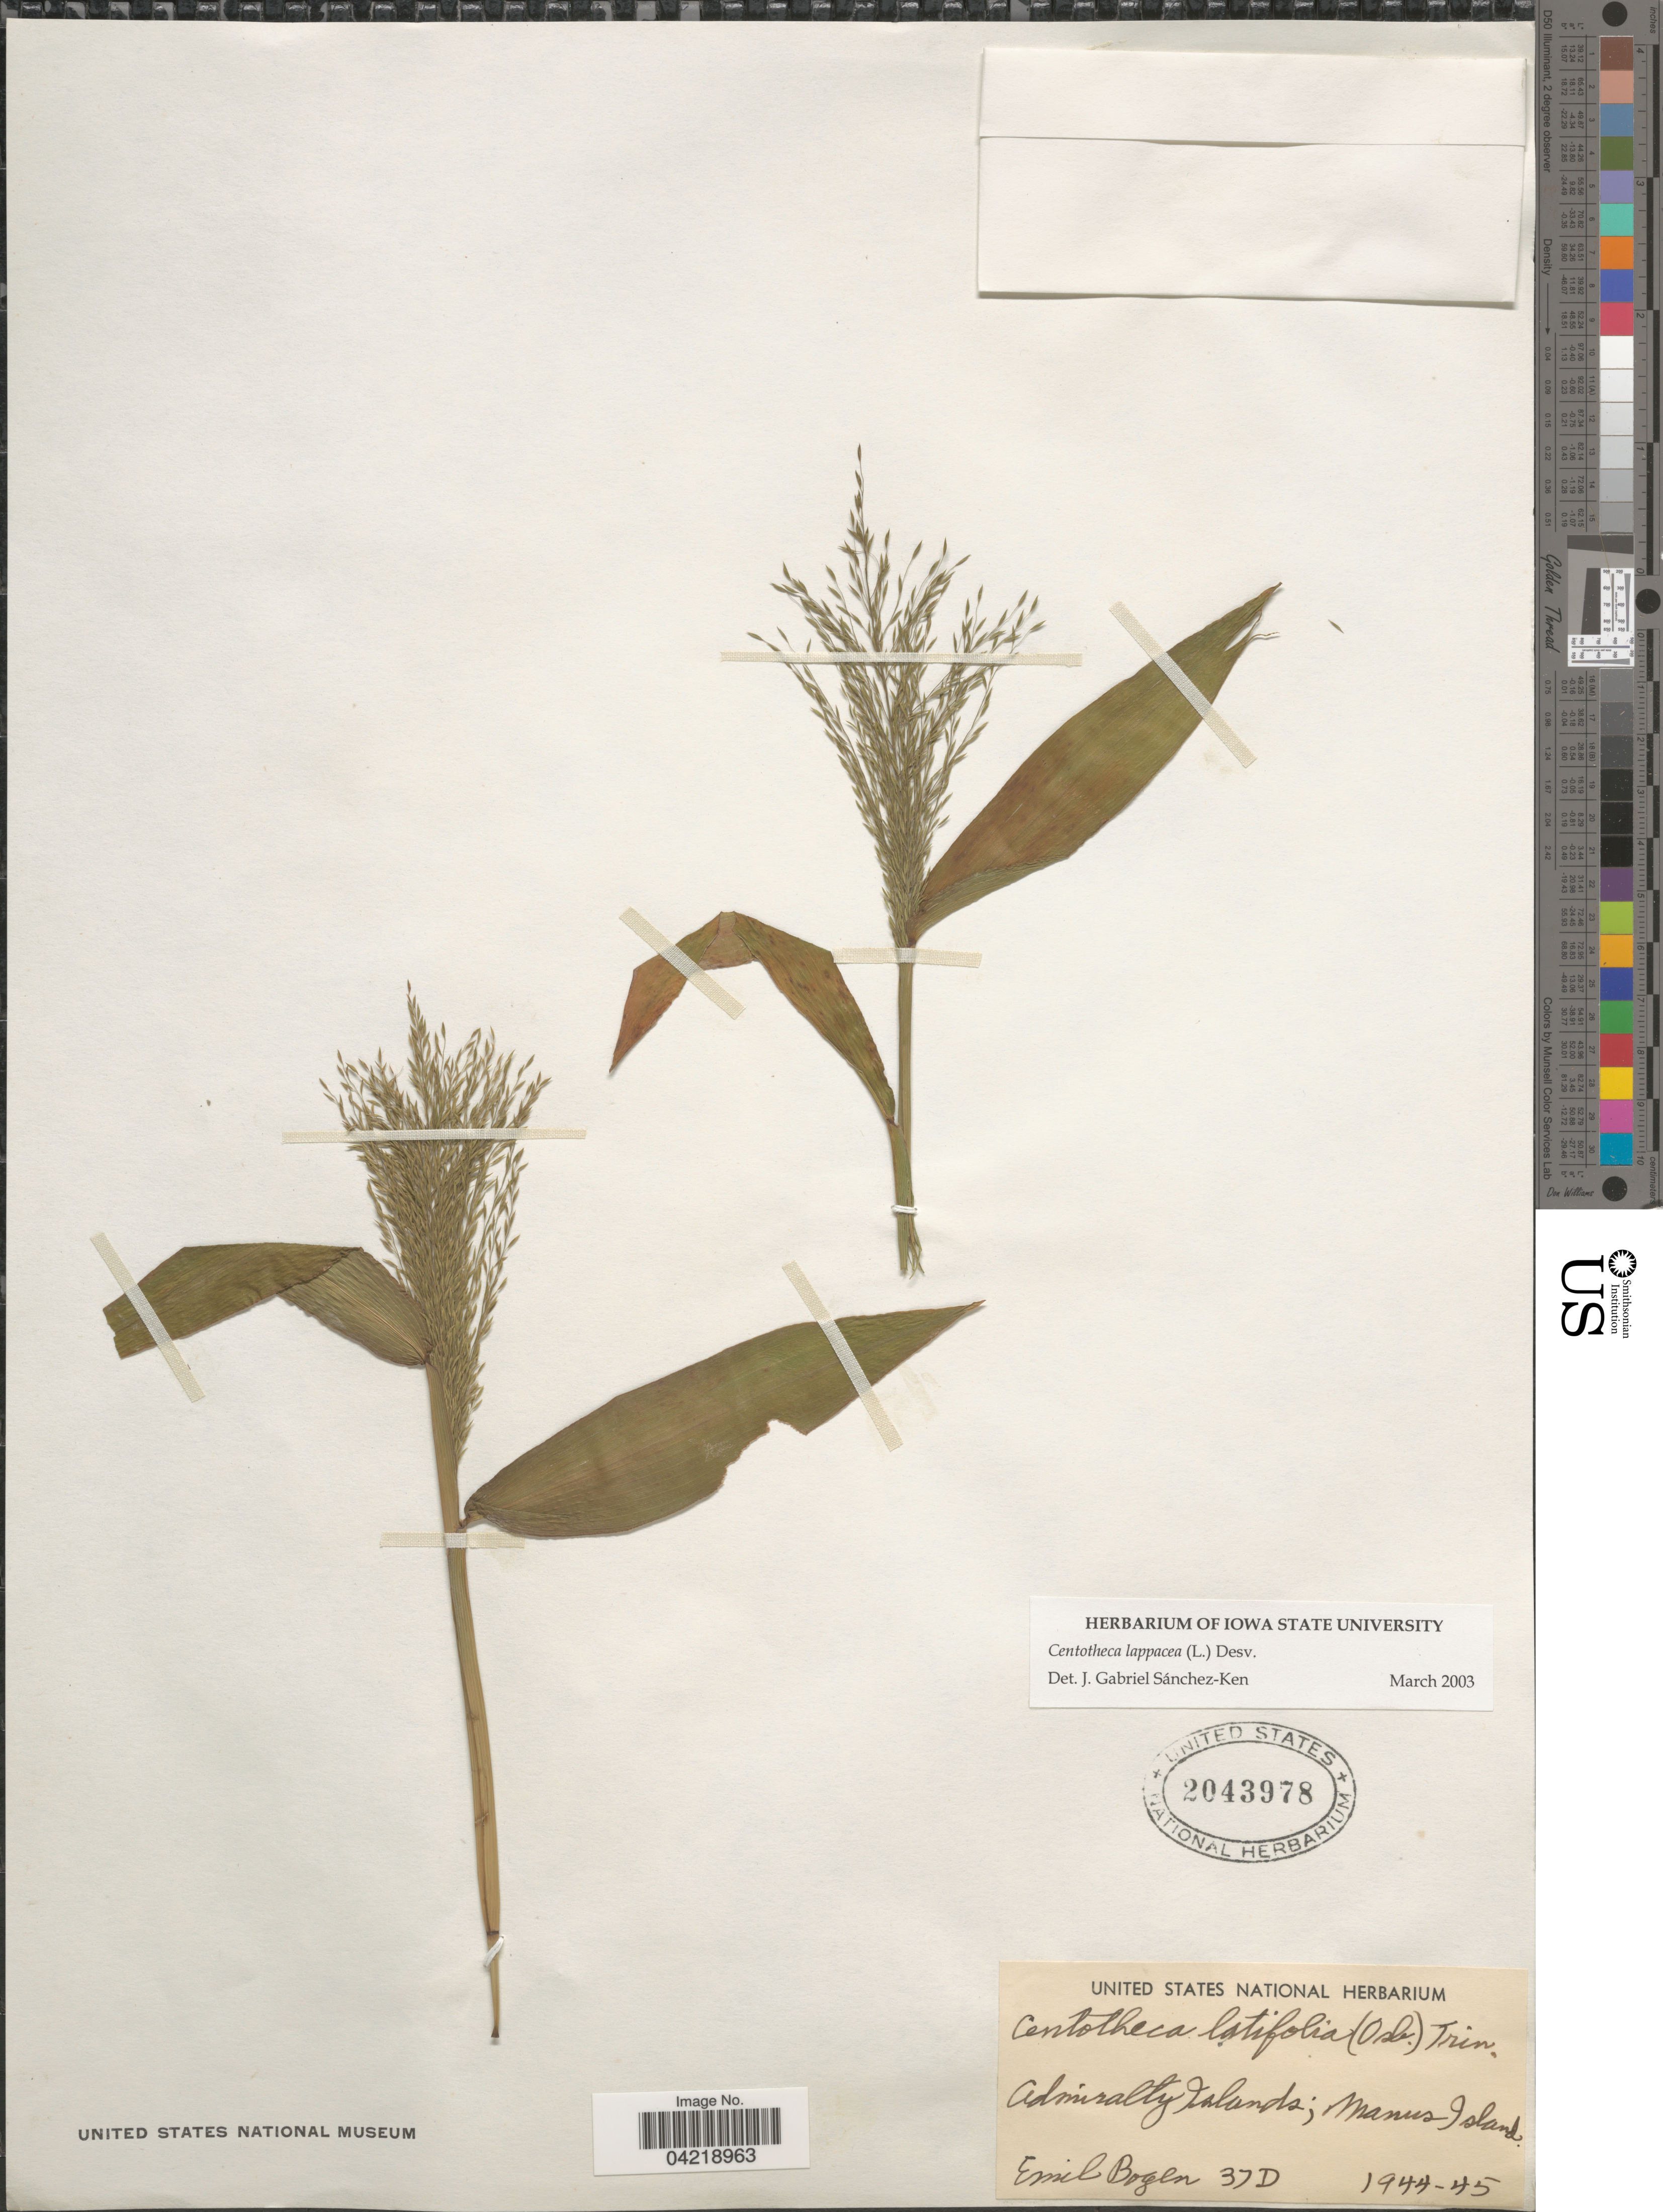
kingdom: Plantae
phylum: Tracheophyta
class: Liliopsida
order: Poales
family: Poaceae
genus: Centotheca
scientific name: Centotheca lappacea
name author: (L.) Desv.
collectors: E. Bogen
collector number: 37D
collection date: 1944/1945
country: Papua New Guinea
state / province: Manus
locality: Admirally Islands; Manus Island.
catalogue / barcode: US 2043978